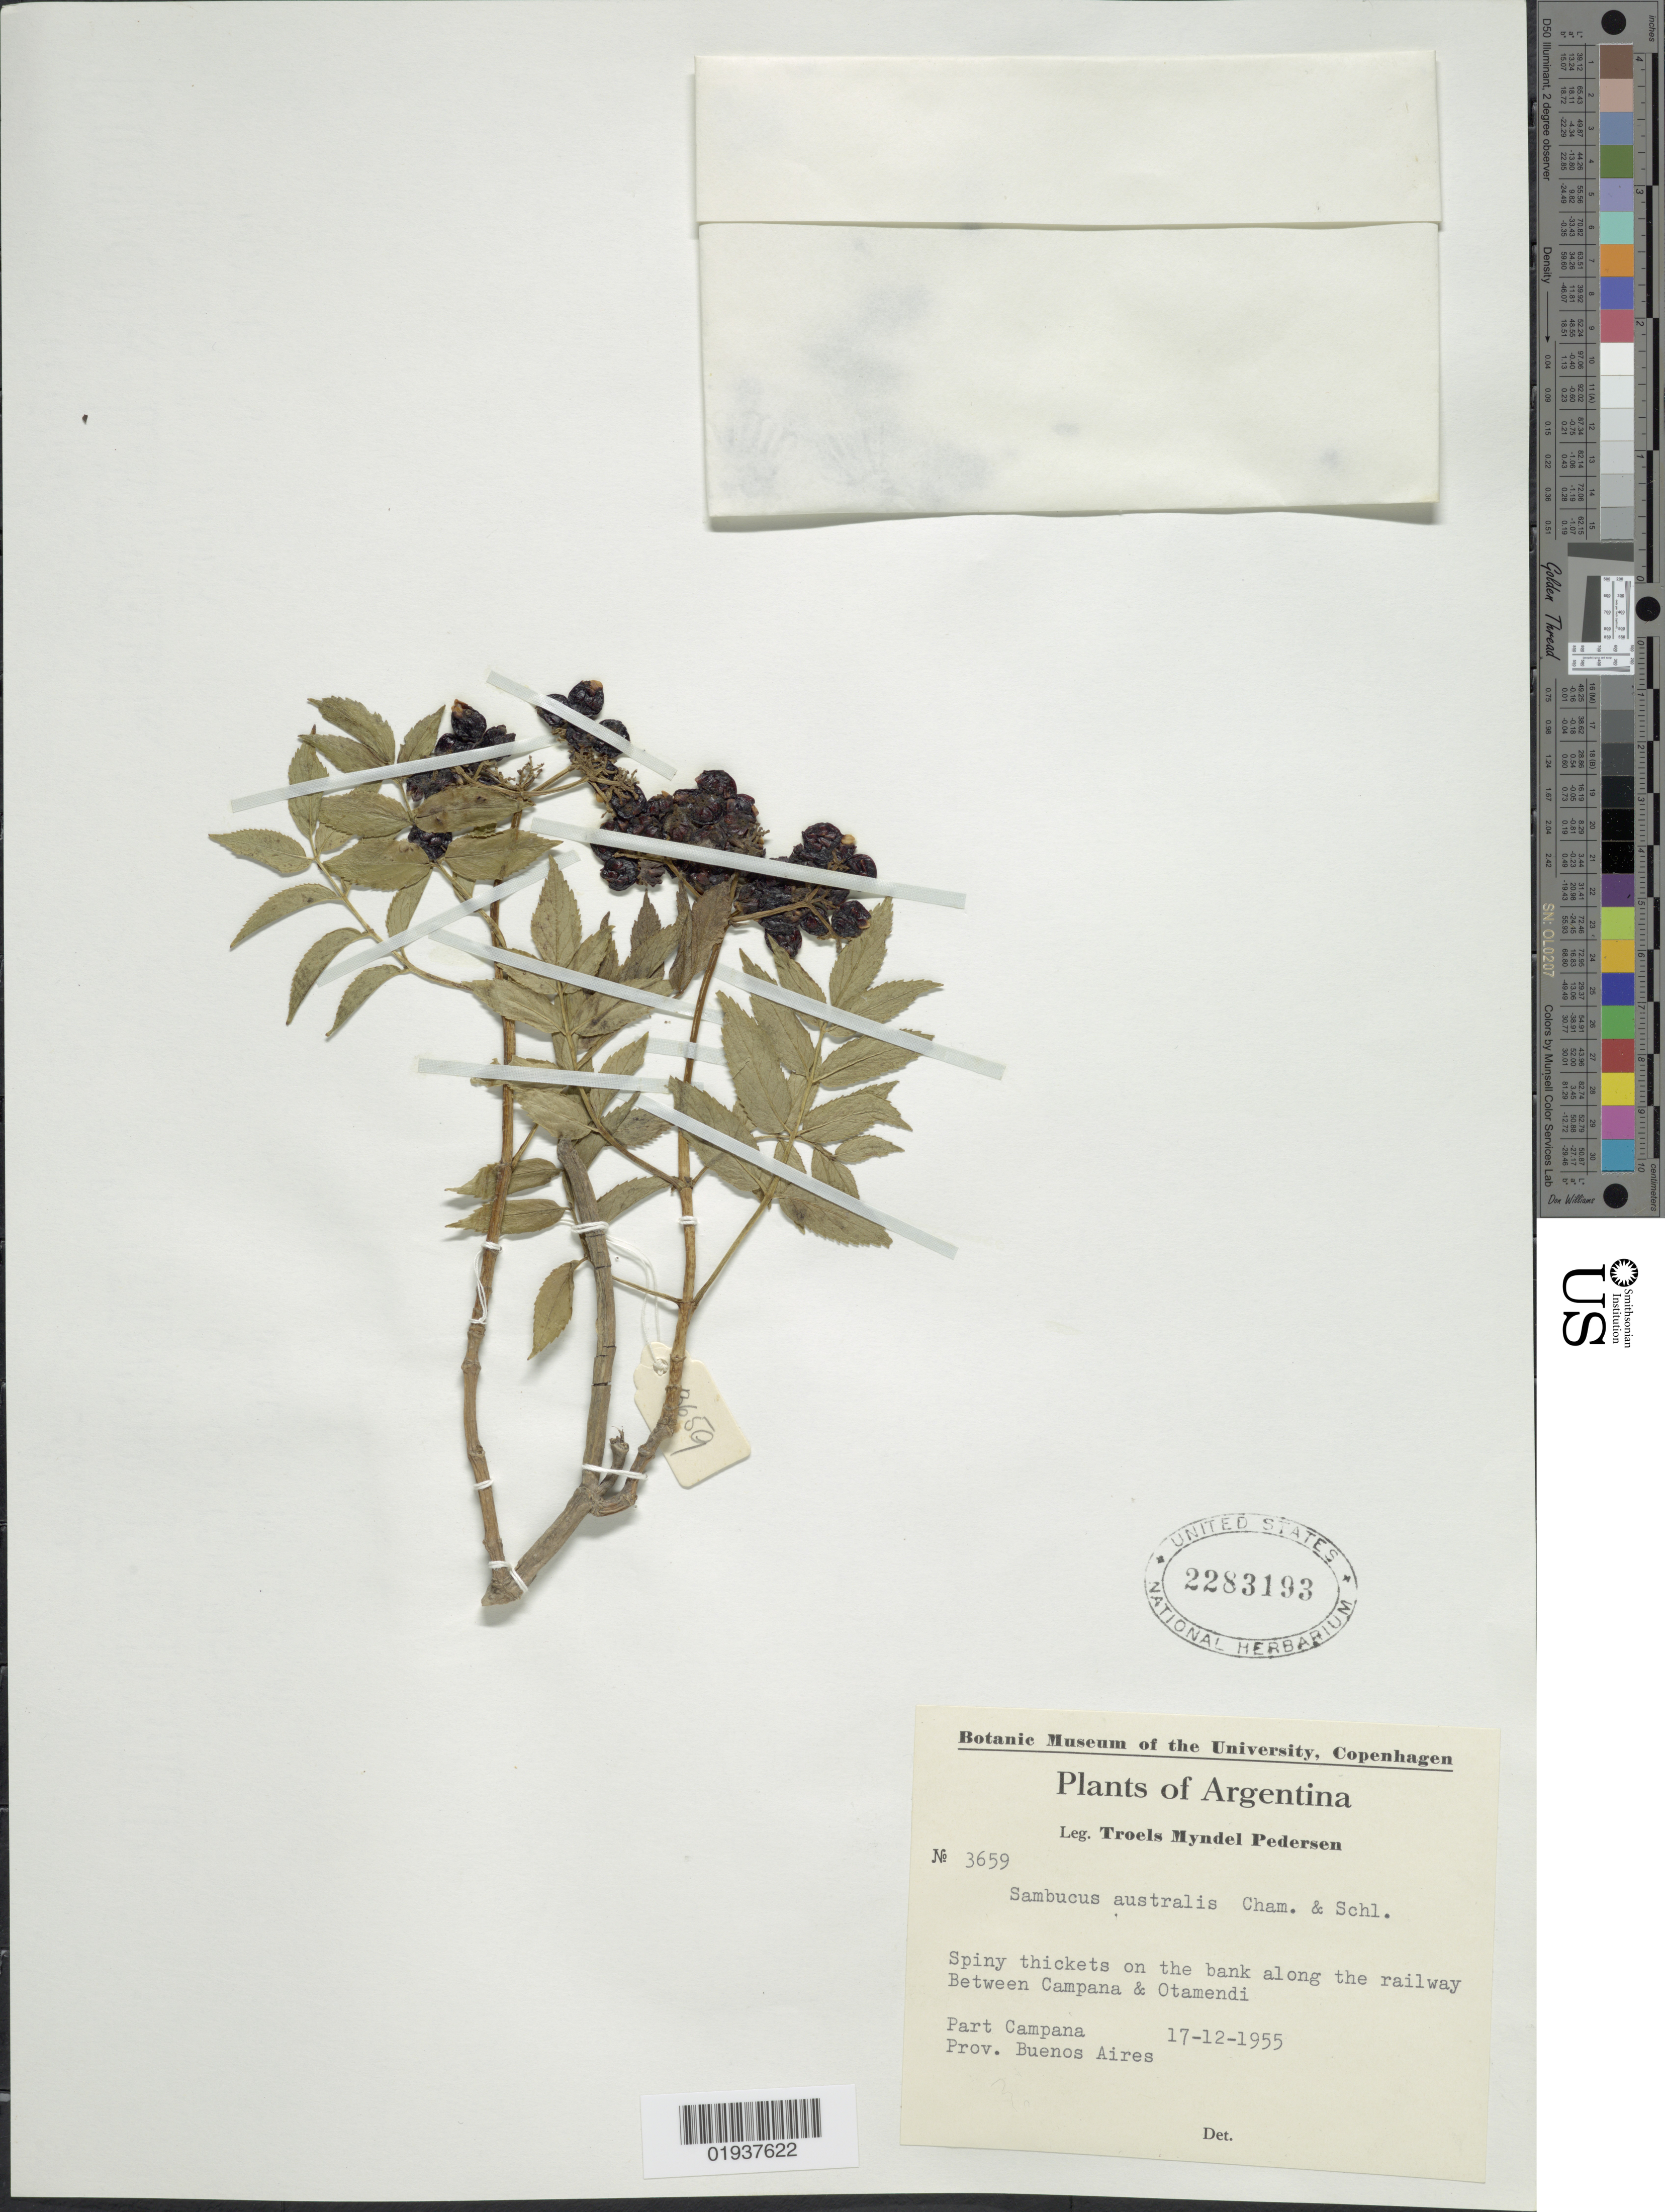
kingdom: Plantae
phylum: Tracheophyta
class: Magnoliopsida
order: Dipsacales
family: Viburnaceae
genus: Sambucus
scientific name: Sambucus australis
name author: Cham. & Schltdl.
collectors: T. Pederson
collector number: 3659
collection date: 1955-12-17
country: Argentina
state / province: Buenos Aires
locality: Spiny thickets on the bank along the railway, Between Campana & Otamendi, Part Campana.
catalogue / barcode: US 2283193